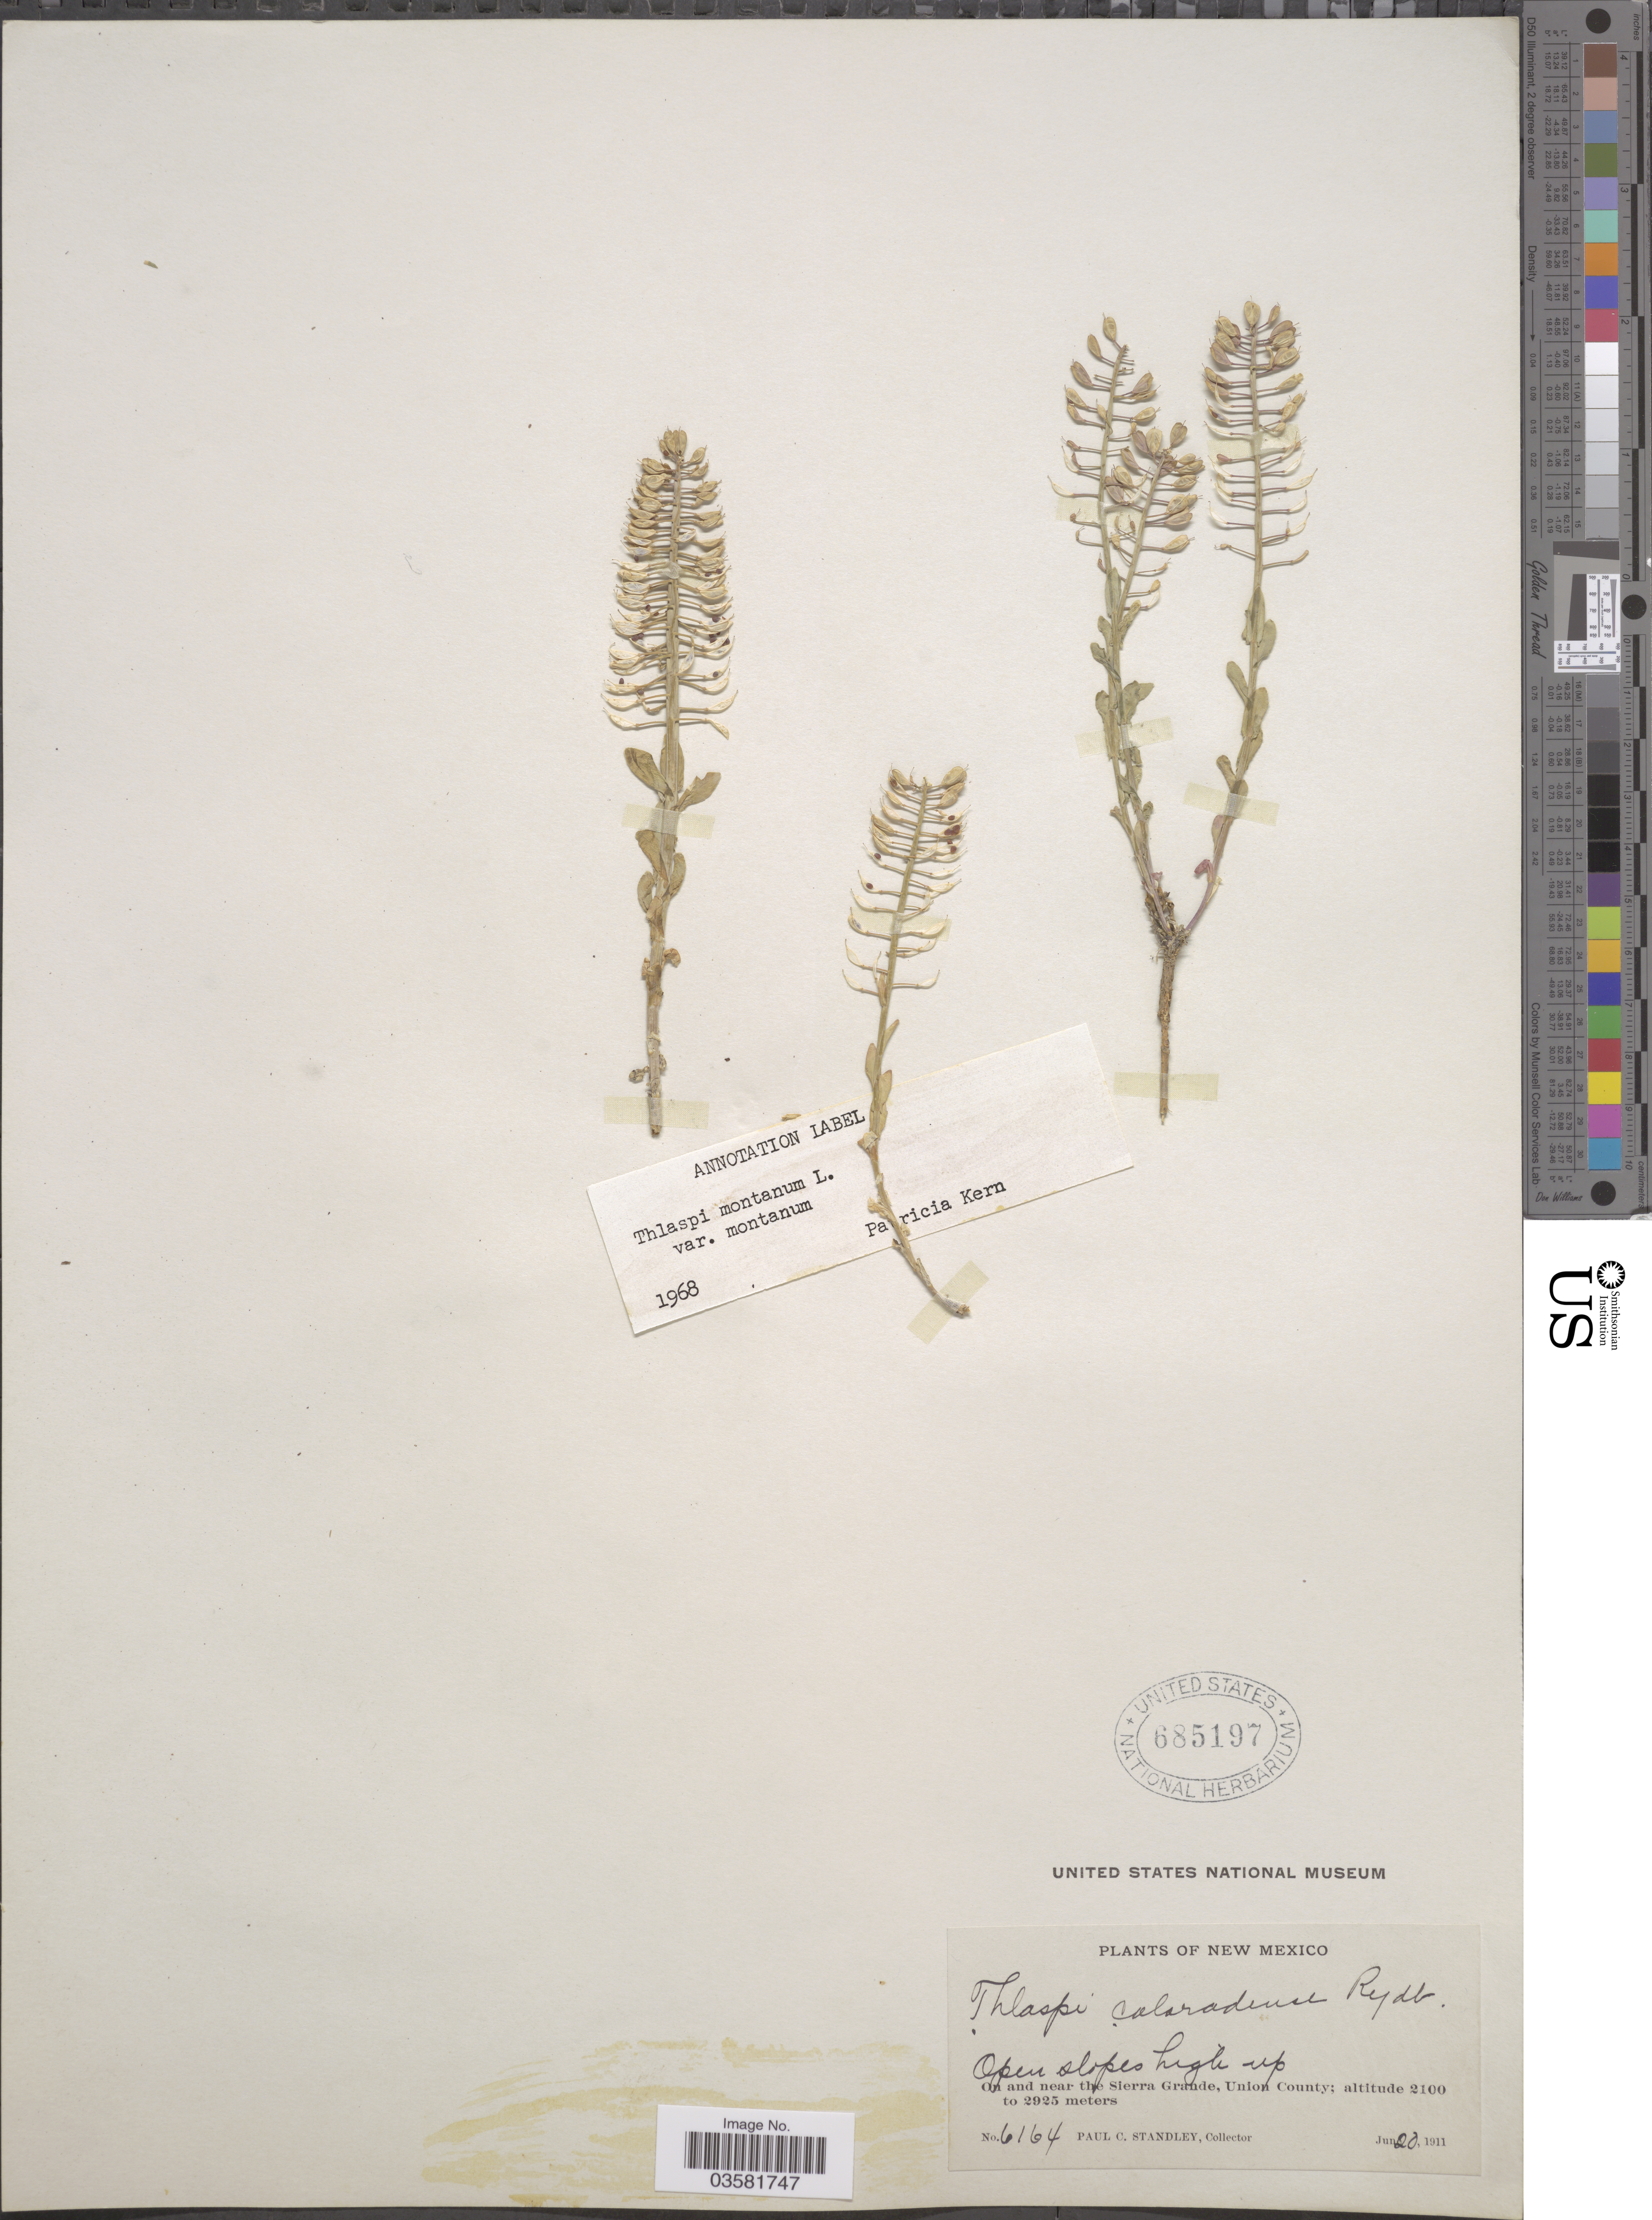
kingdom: Plantae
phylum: Tracheophyta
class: Magnoliopsida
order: Brassicales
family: Brassicaceae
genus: Thlaspi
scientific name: Thlaspi montanum var. montanum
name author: L.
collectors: P. C. Standley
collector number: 6164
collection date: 1911-06-20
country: United States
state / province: New Mexico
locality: On and near the Sierra Grande, Union County.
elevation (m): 2100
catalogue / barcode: US 685197